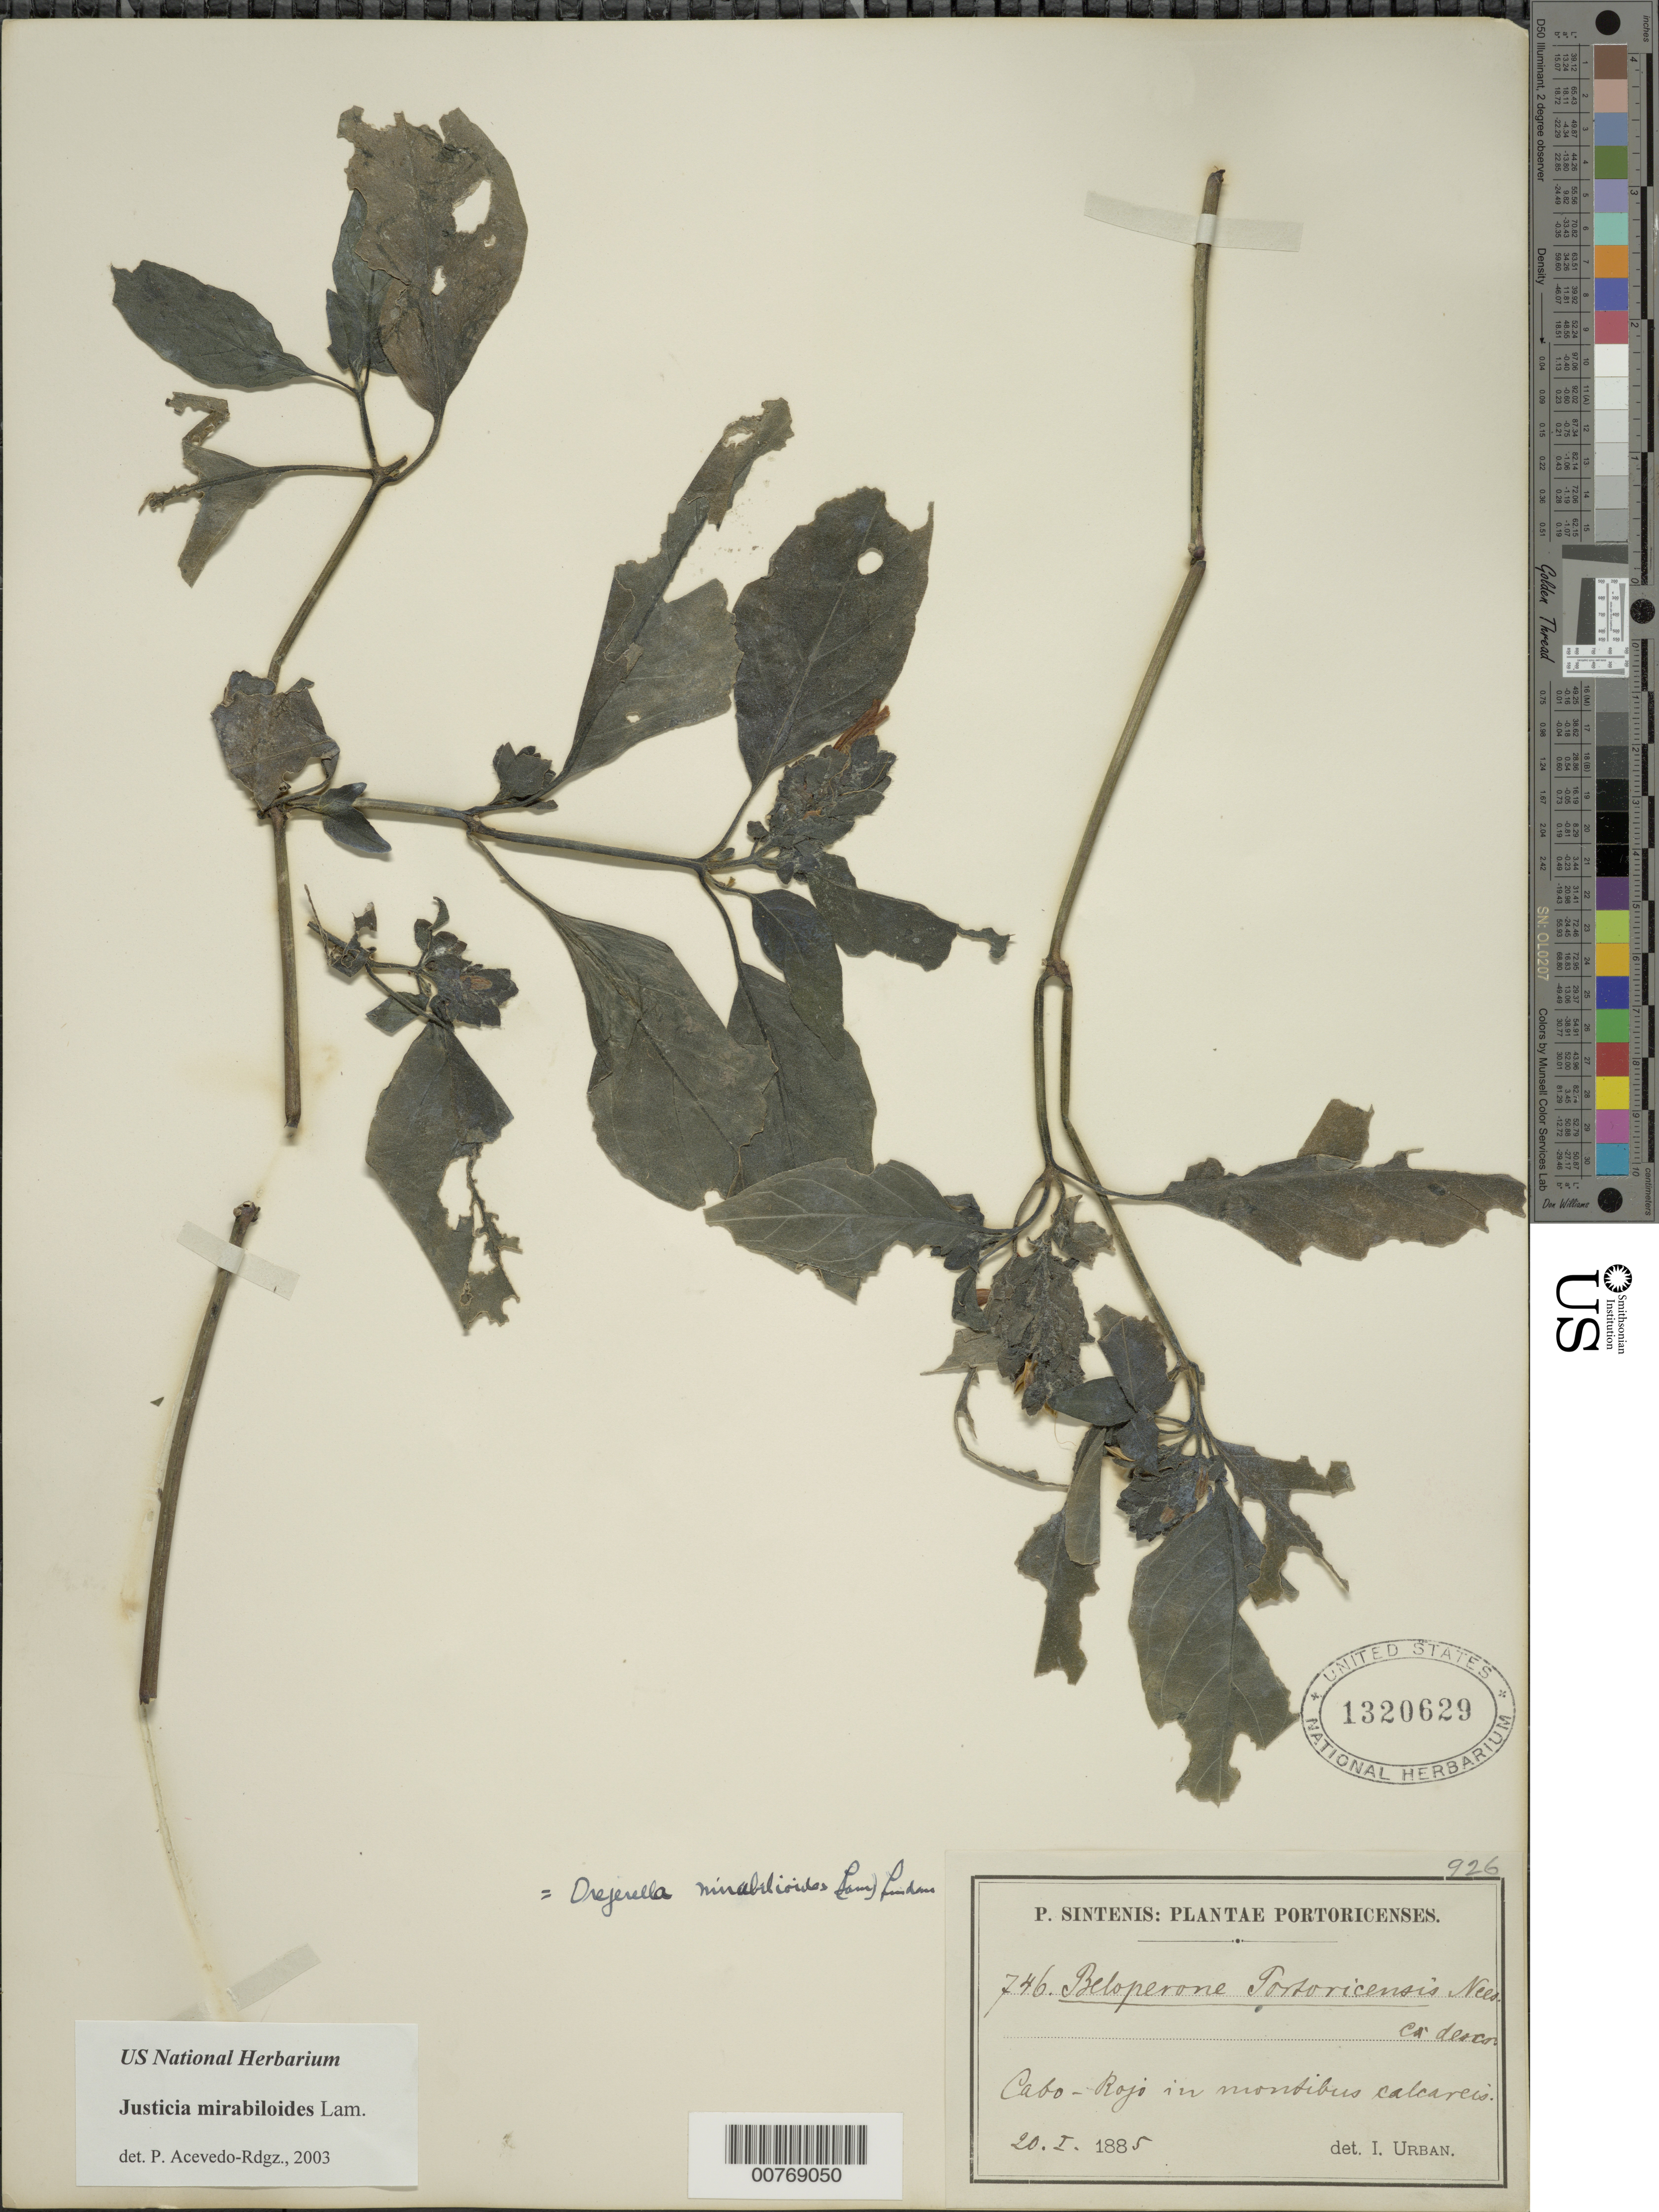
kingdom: Plantae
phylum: Tracheophyta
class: Magnoliopsida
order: Lamiales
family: Acanthaceae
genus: Justicia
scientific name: Justicia mirabiloides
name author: Lam.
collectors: P. Sintenis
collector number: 746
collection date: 1885-01-20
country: Puerto Rico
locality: Portoricenses. Cabo-Rojo in montibus calcareis.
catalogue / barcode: US 1320629